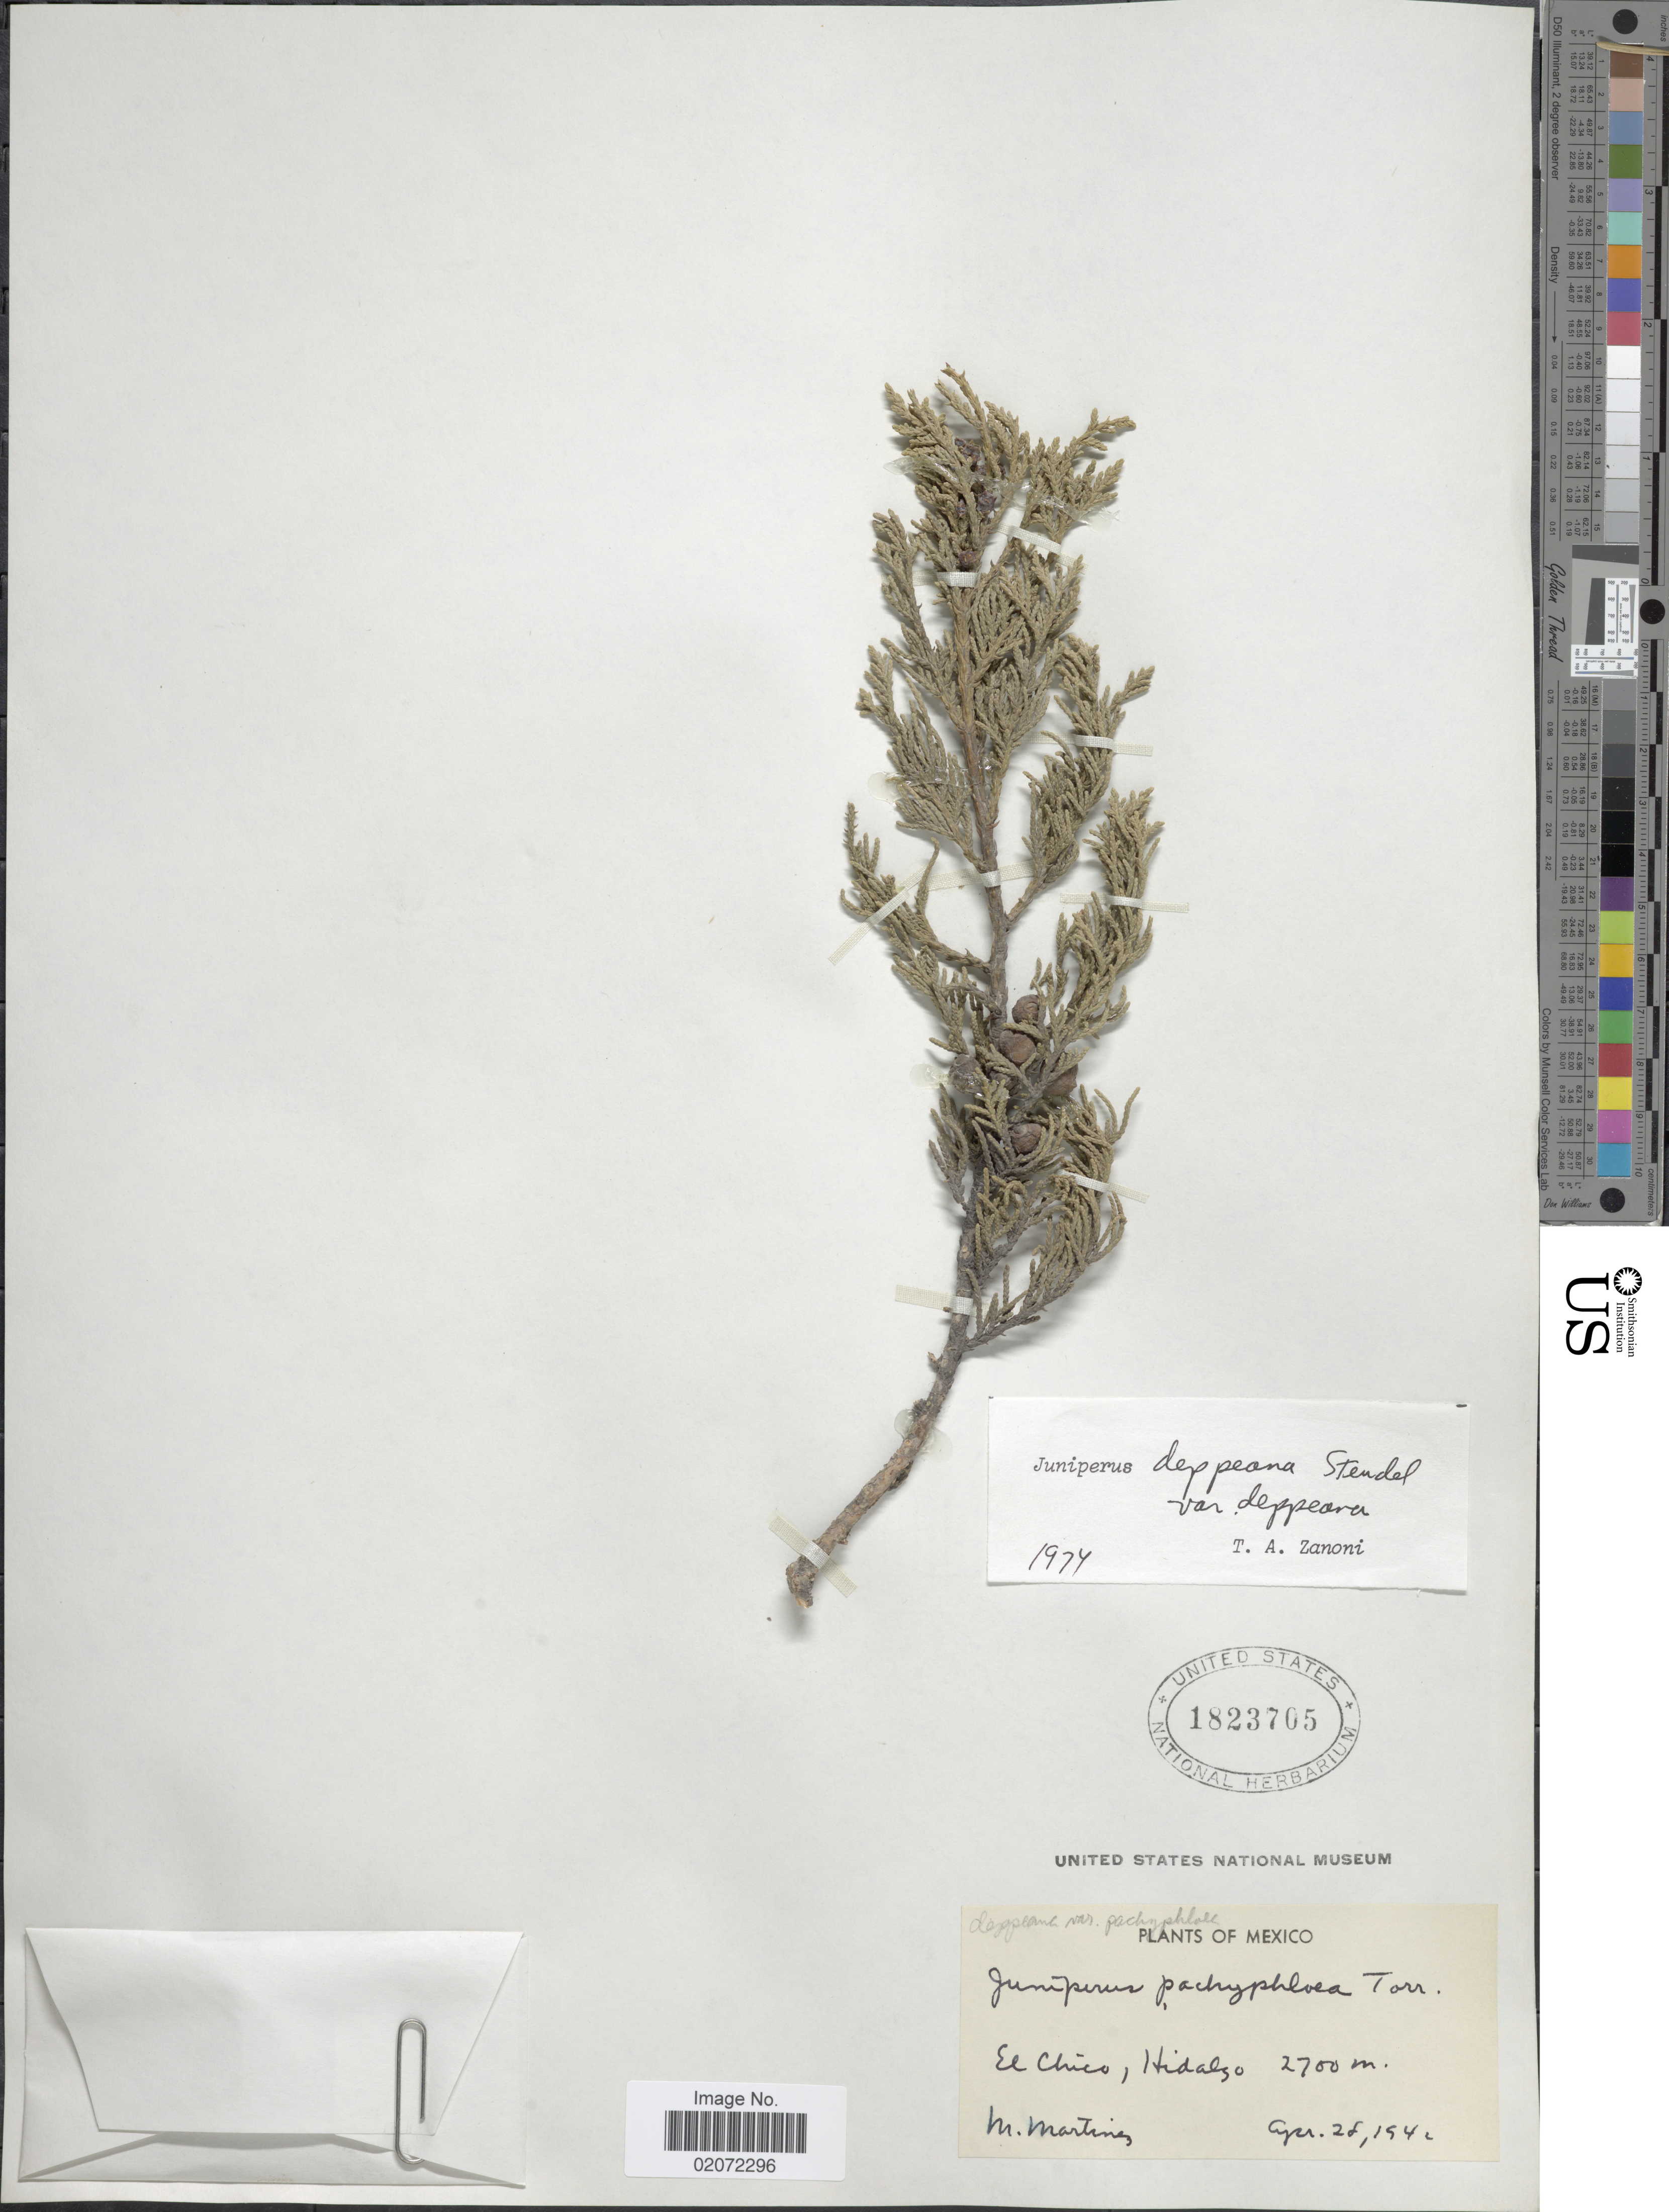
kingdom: Plantae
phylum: Tracheophyta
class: Pinopsida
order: Pinales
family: Cupressaceae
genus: Juniperus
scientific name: Juniperus deppeana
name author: Steud.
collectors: M. Martinez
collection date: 1942-04-28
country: Mexico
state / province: Hidalgo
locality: El Chico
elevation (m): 2700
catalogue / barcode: US 1823705